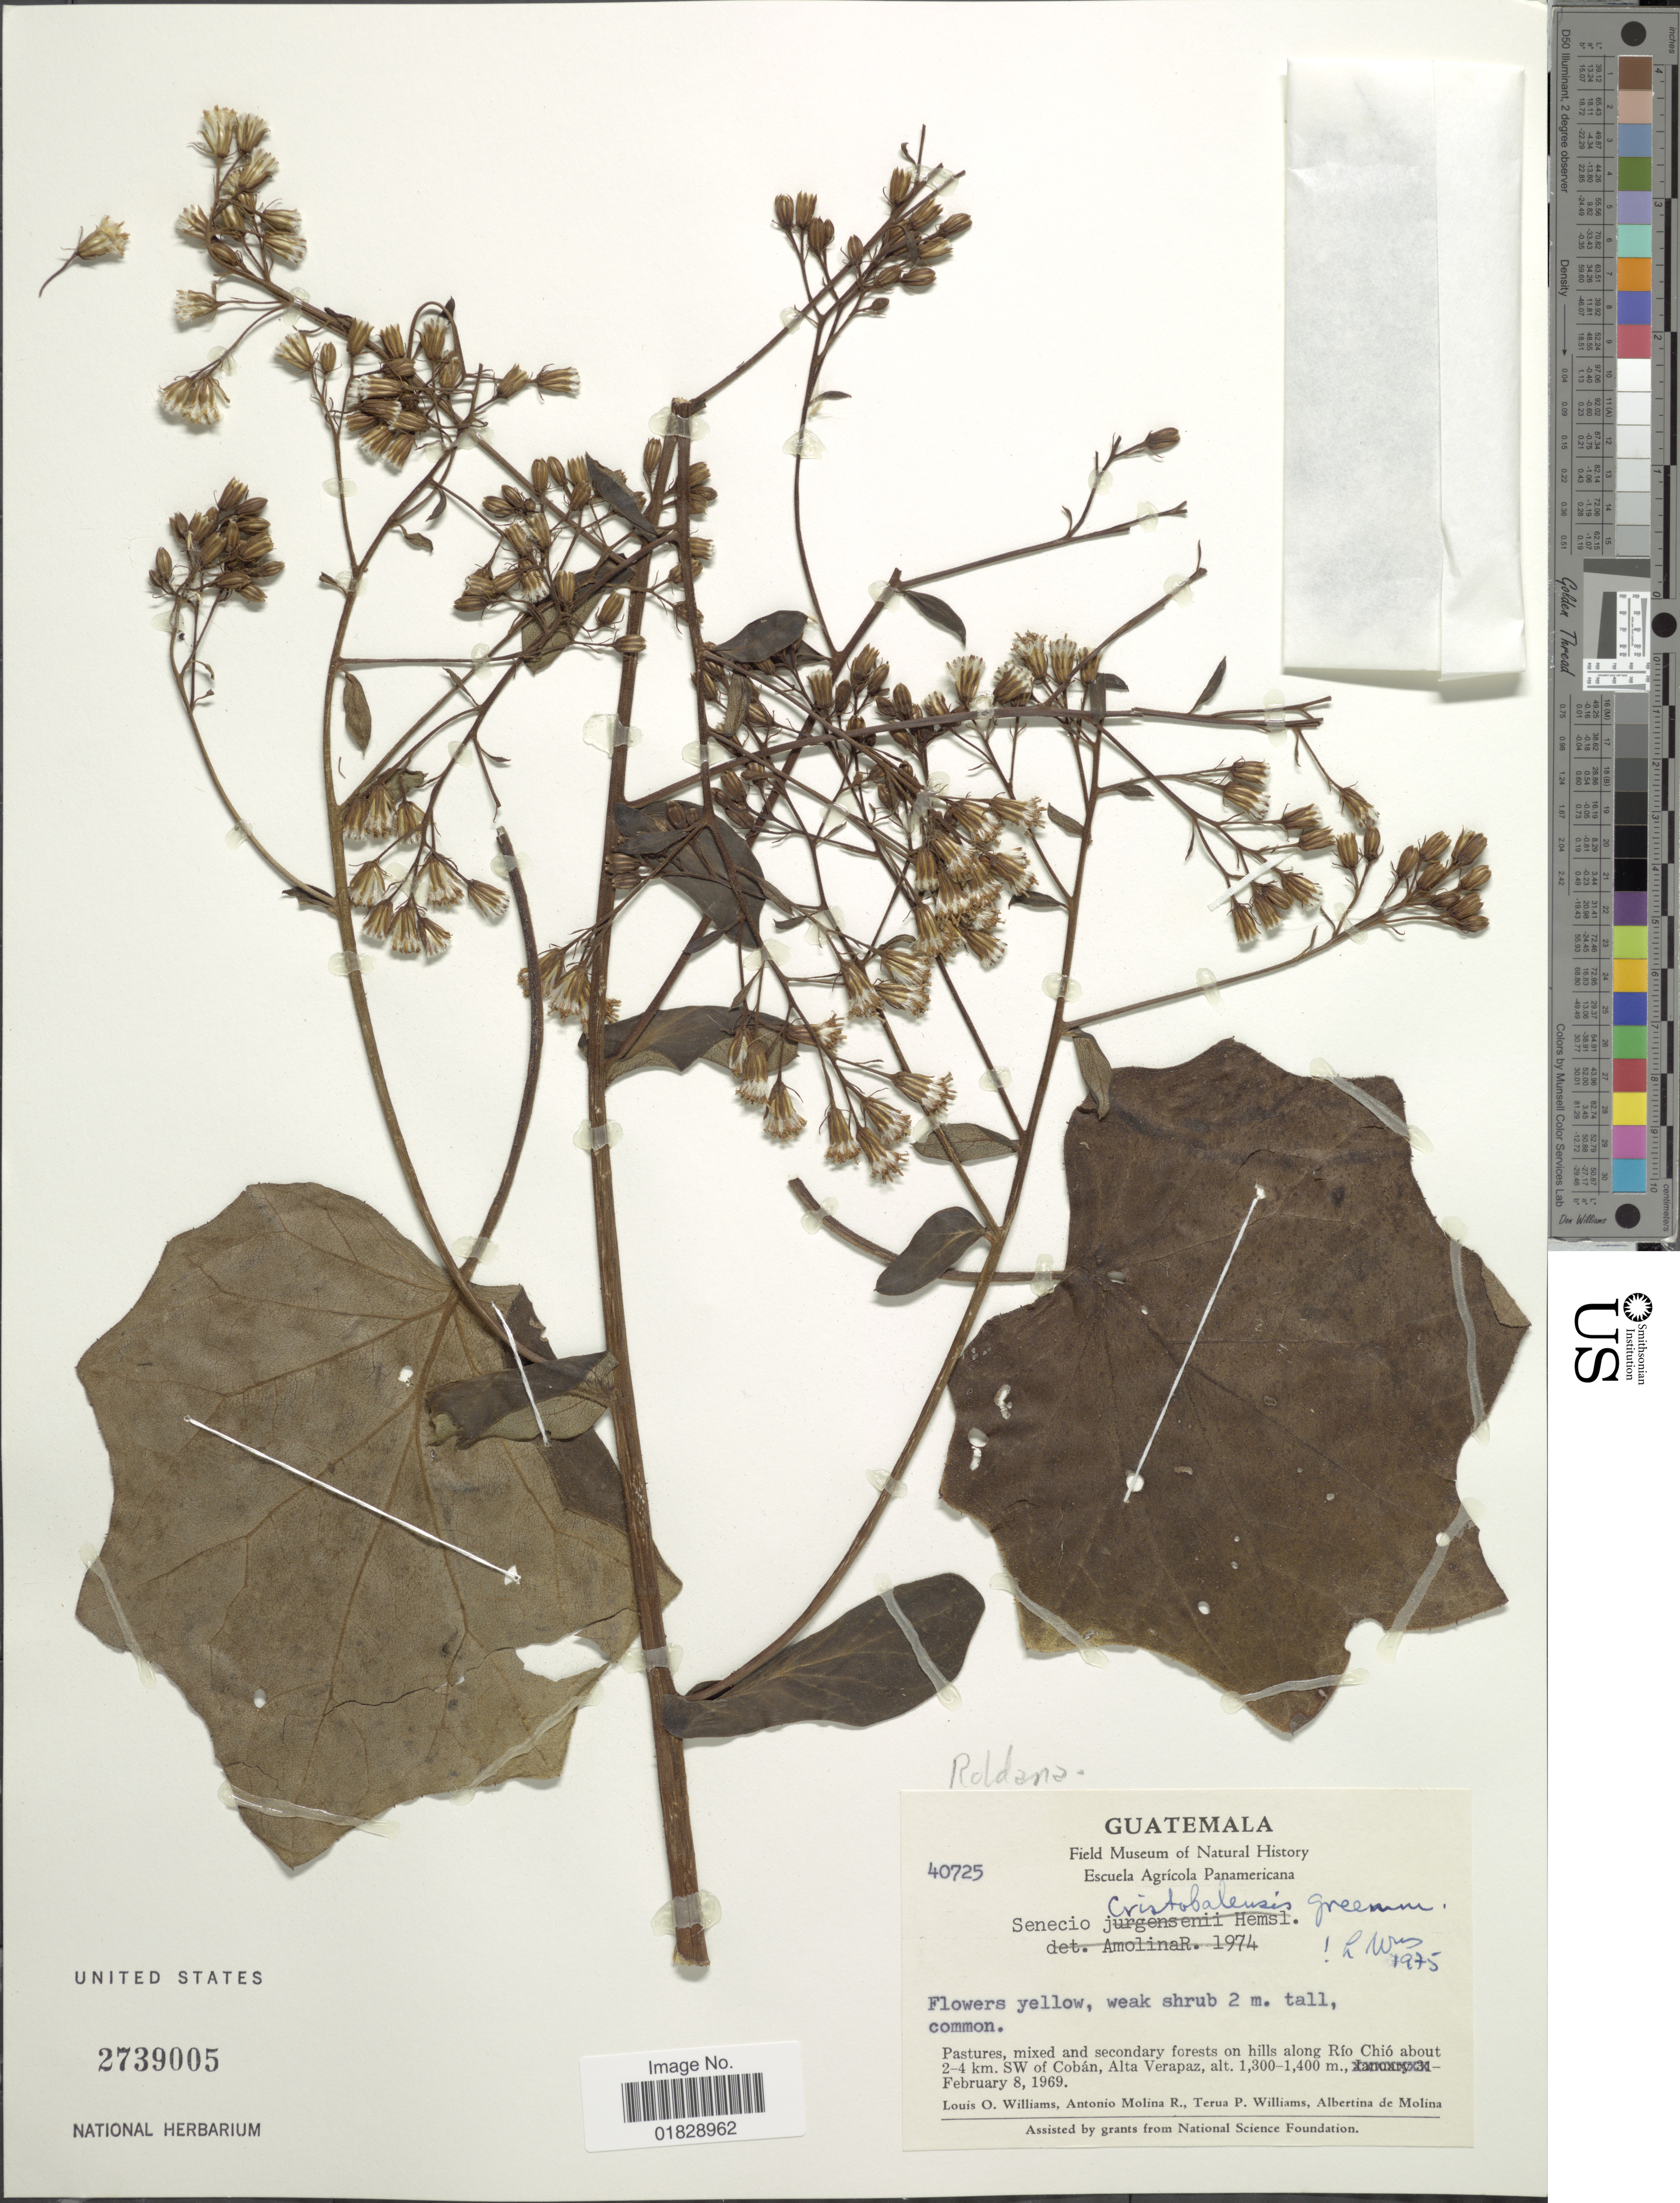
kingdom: Plantae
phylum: Tracheophyta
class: Magnoliopsida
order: Asterales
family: Asteraceae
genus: Roldana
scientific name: Roldana cristobalensis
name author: (Greenm.) H. Rob. & Brettell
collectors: L. O. Williams, A. Molina R., T. P. Williams & A. R. Molina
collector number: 40725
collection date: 1969-02-08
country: Guatemala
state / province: Alta Verapaz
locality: Pastures, mixed and secondary forests on hills along Río Chió about 2-4 km. SW of Cobán, Alta Verapaz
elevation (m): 1300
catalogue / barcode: US 2739005